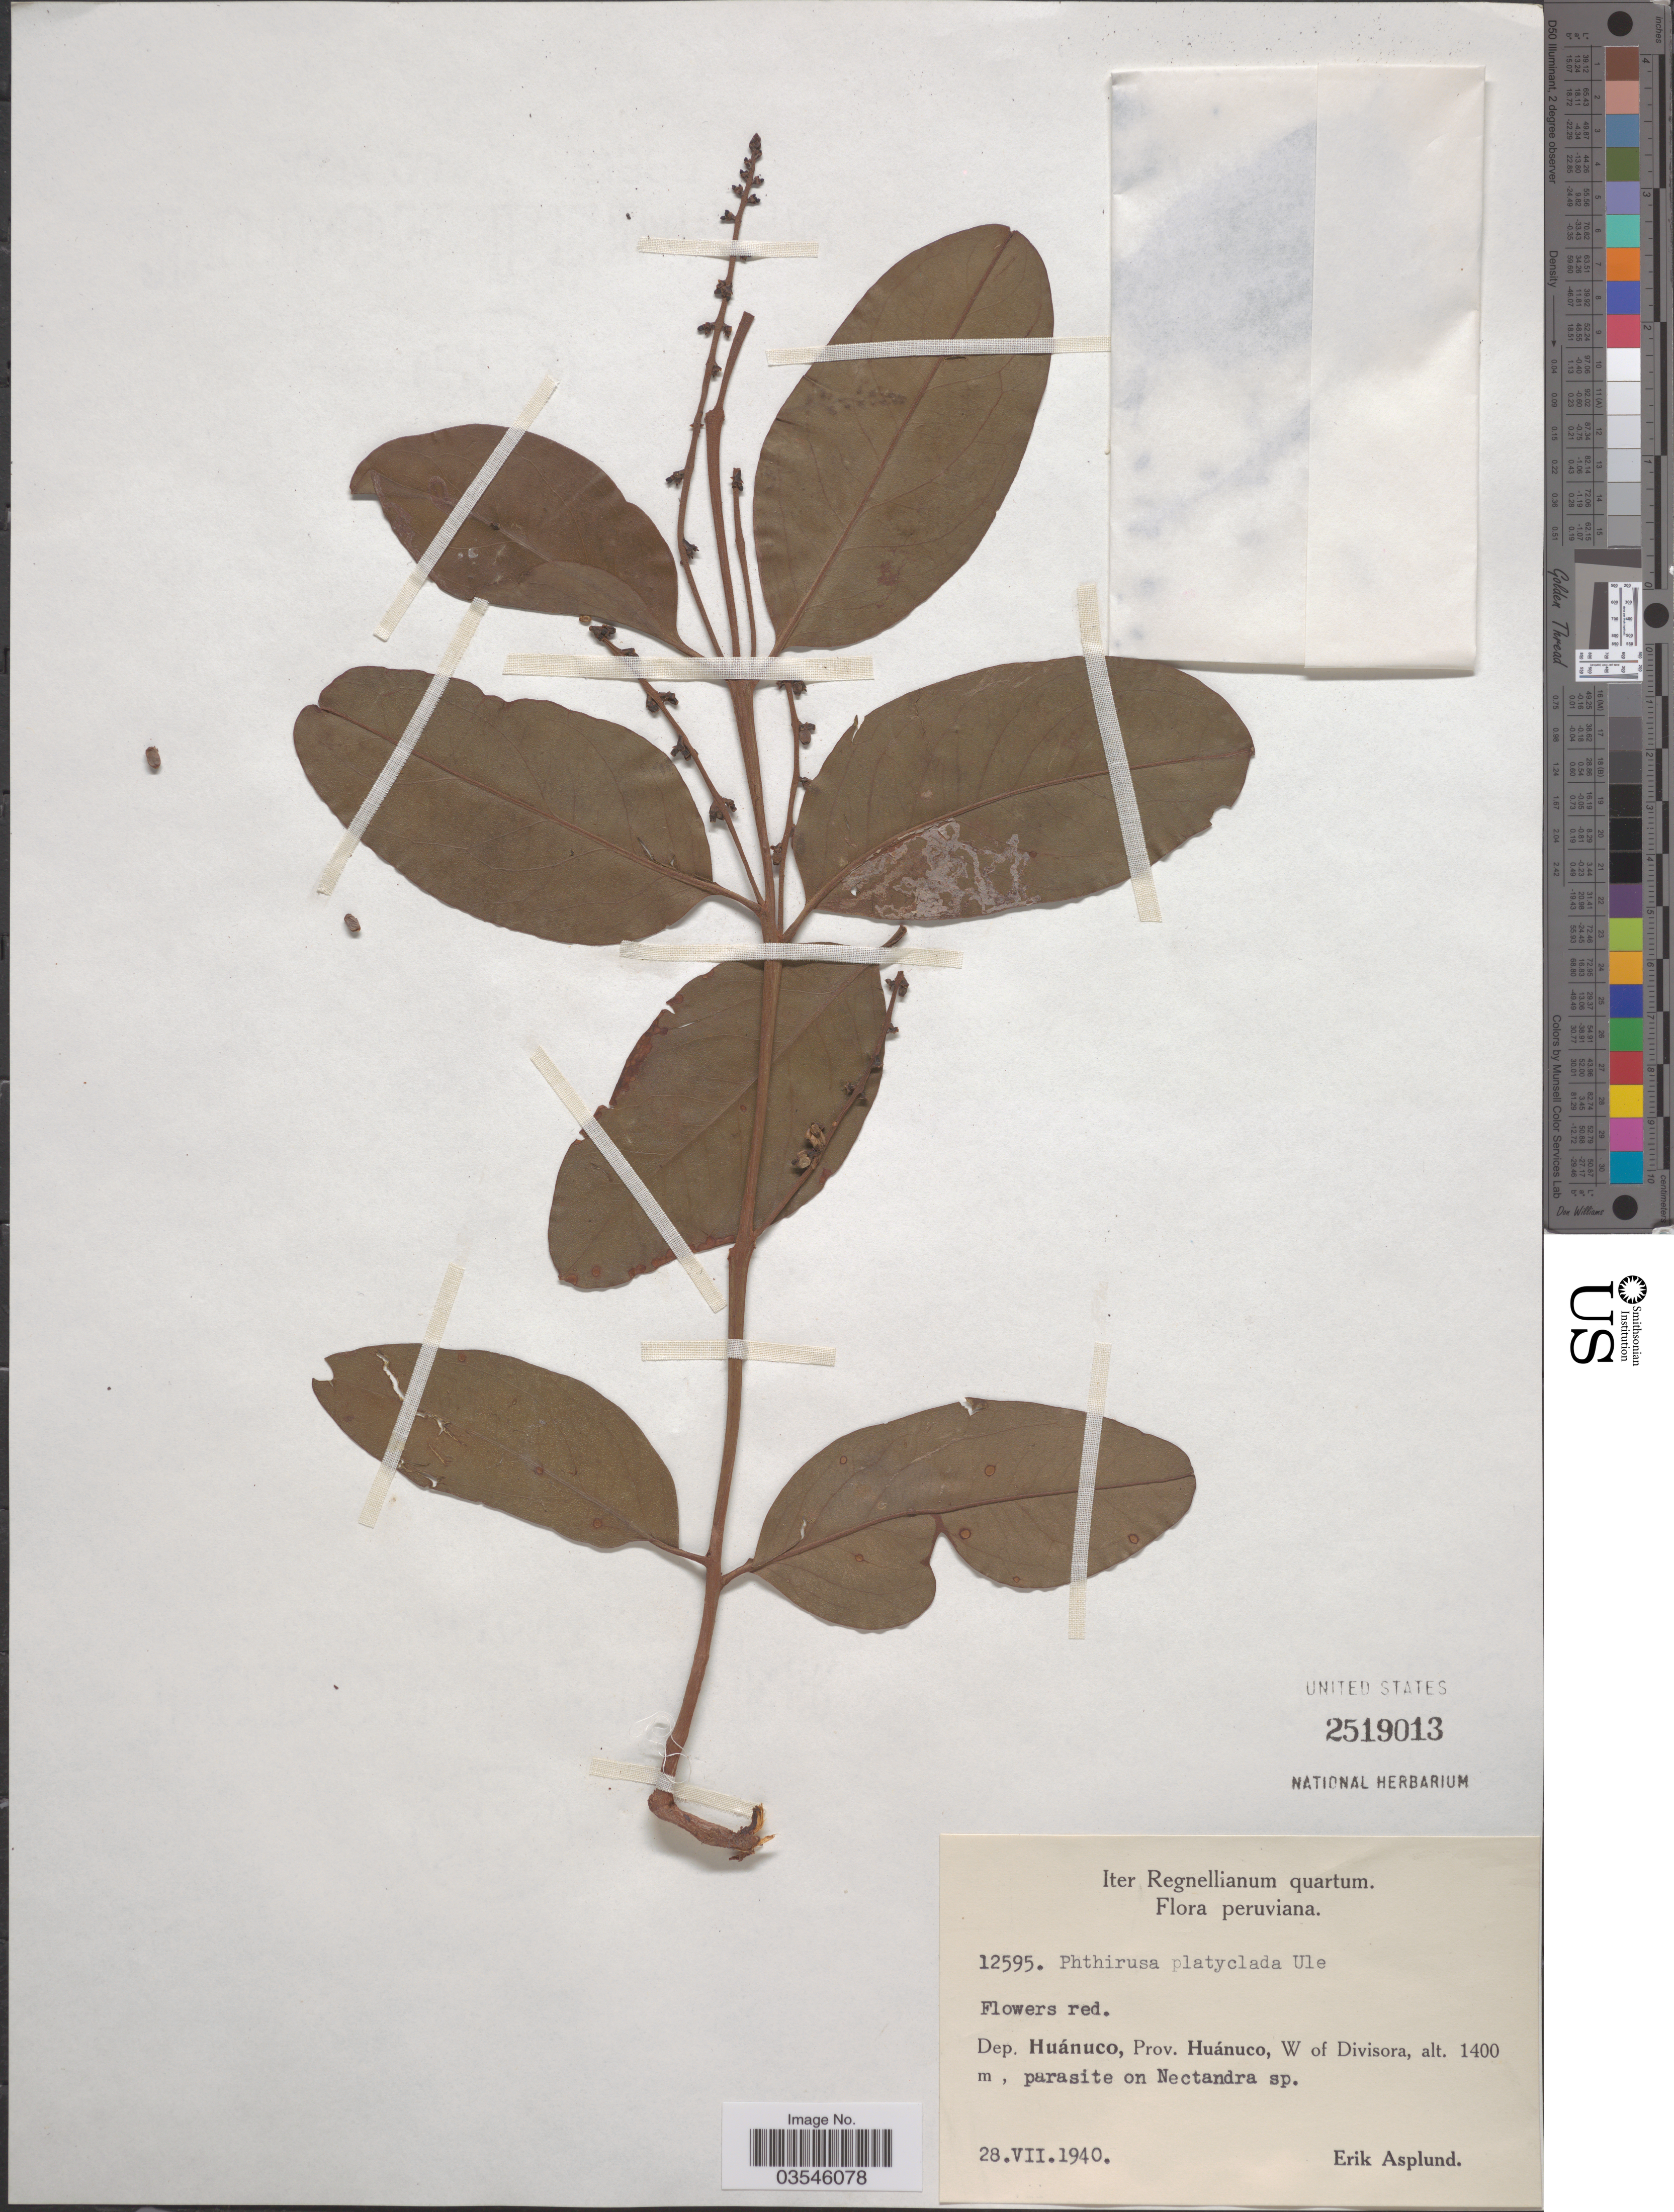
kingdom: Plantae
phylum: Tracheophyta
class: Magnoliopsida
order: Santalales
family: Loranthaceae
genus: Phthirusa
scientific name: Phthirusa platyclada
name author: Ule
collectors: E. Asplund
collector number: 12595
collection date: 1940-07-28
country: Peru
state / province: Huánuco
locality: Dep. Huánuco, W of Divisora, parasite on Nectandra [unsure placement] sp [unsure placement].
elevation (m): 1400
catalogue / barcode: US 2519013